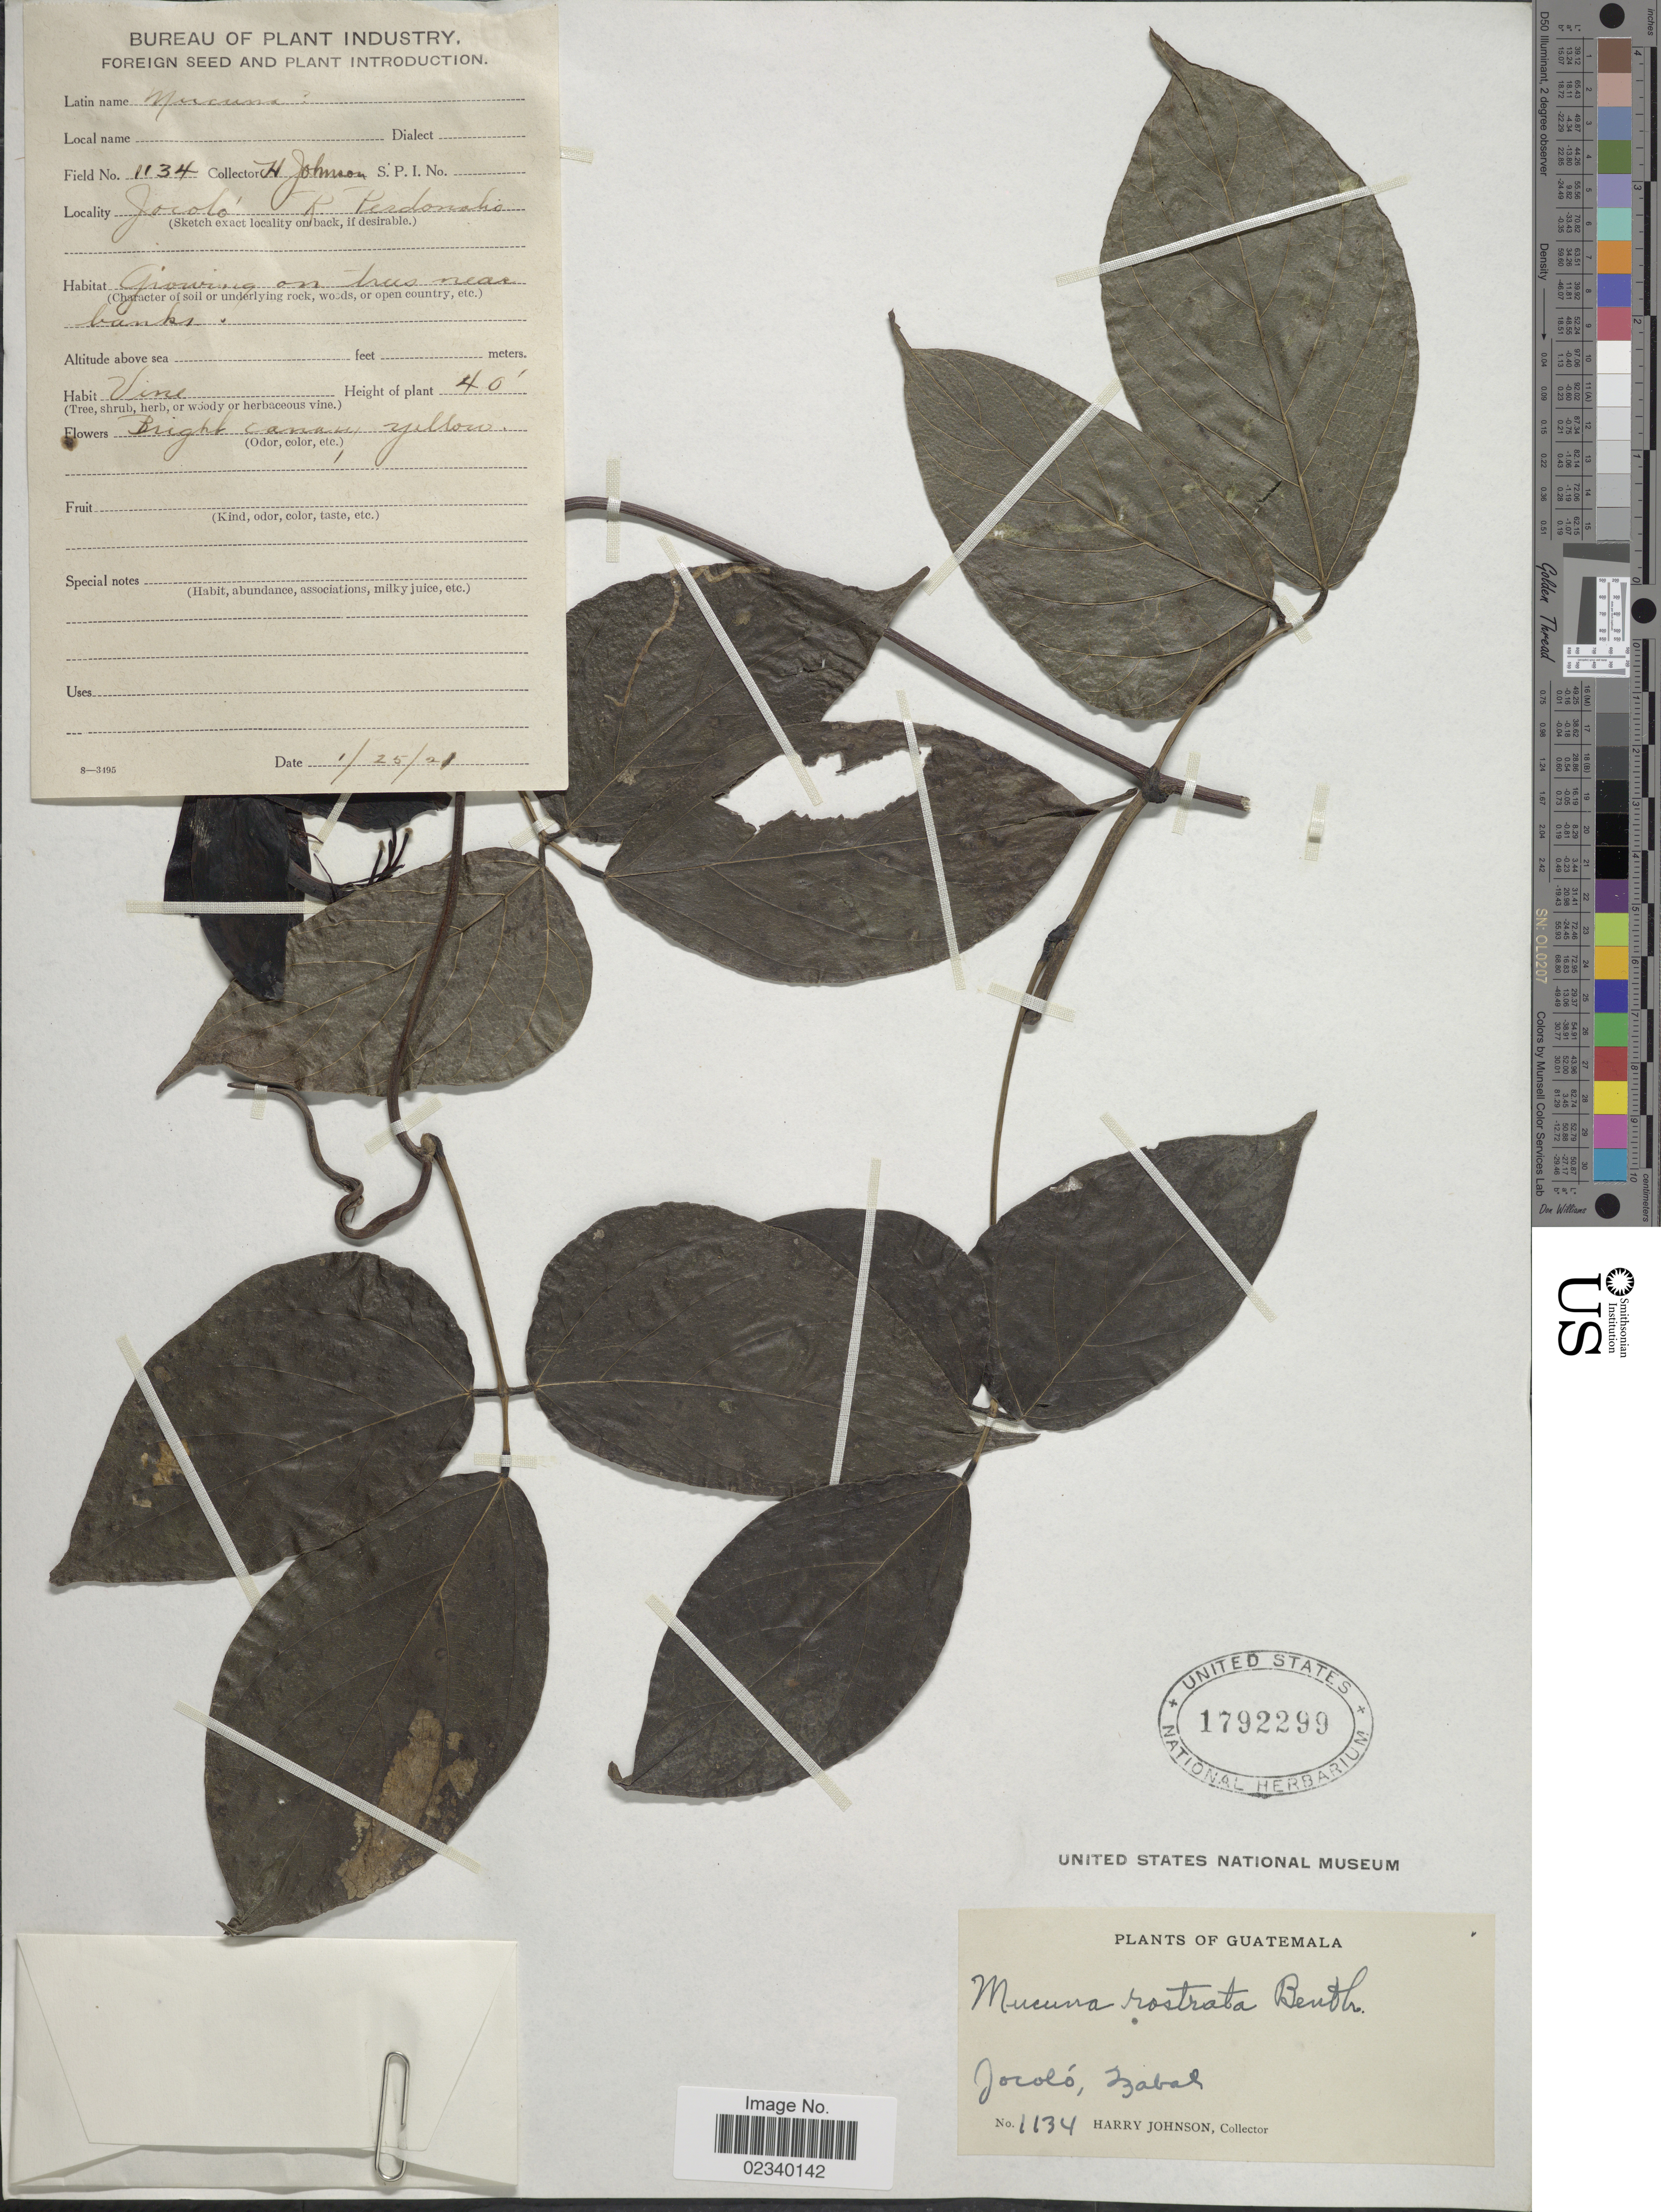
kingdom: Plantae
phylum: Tracheophyta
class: Magnoliopsida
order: Fabales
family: Fabaceae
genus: Mucuna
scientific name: Mucuna rostrata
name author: Benth.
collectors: H. Johnson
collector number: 1134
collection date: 1921-01-25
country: Guatemala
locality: Jocolo, Babal. R. Perdonaho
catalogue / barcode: US 1792299